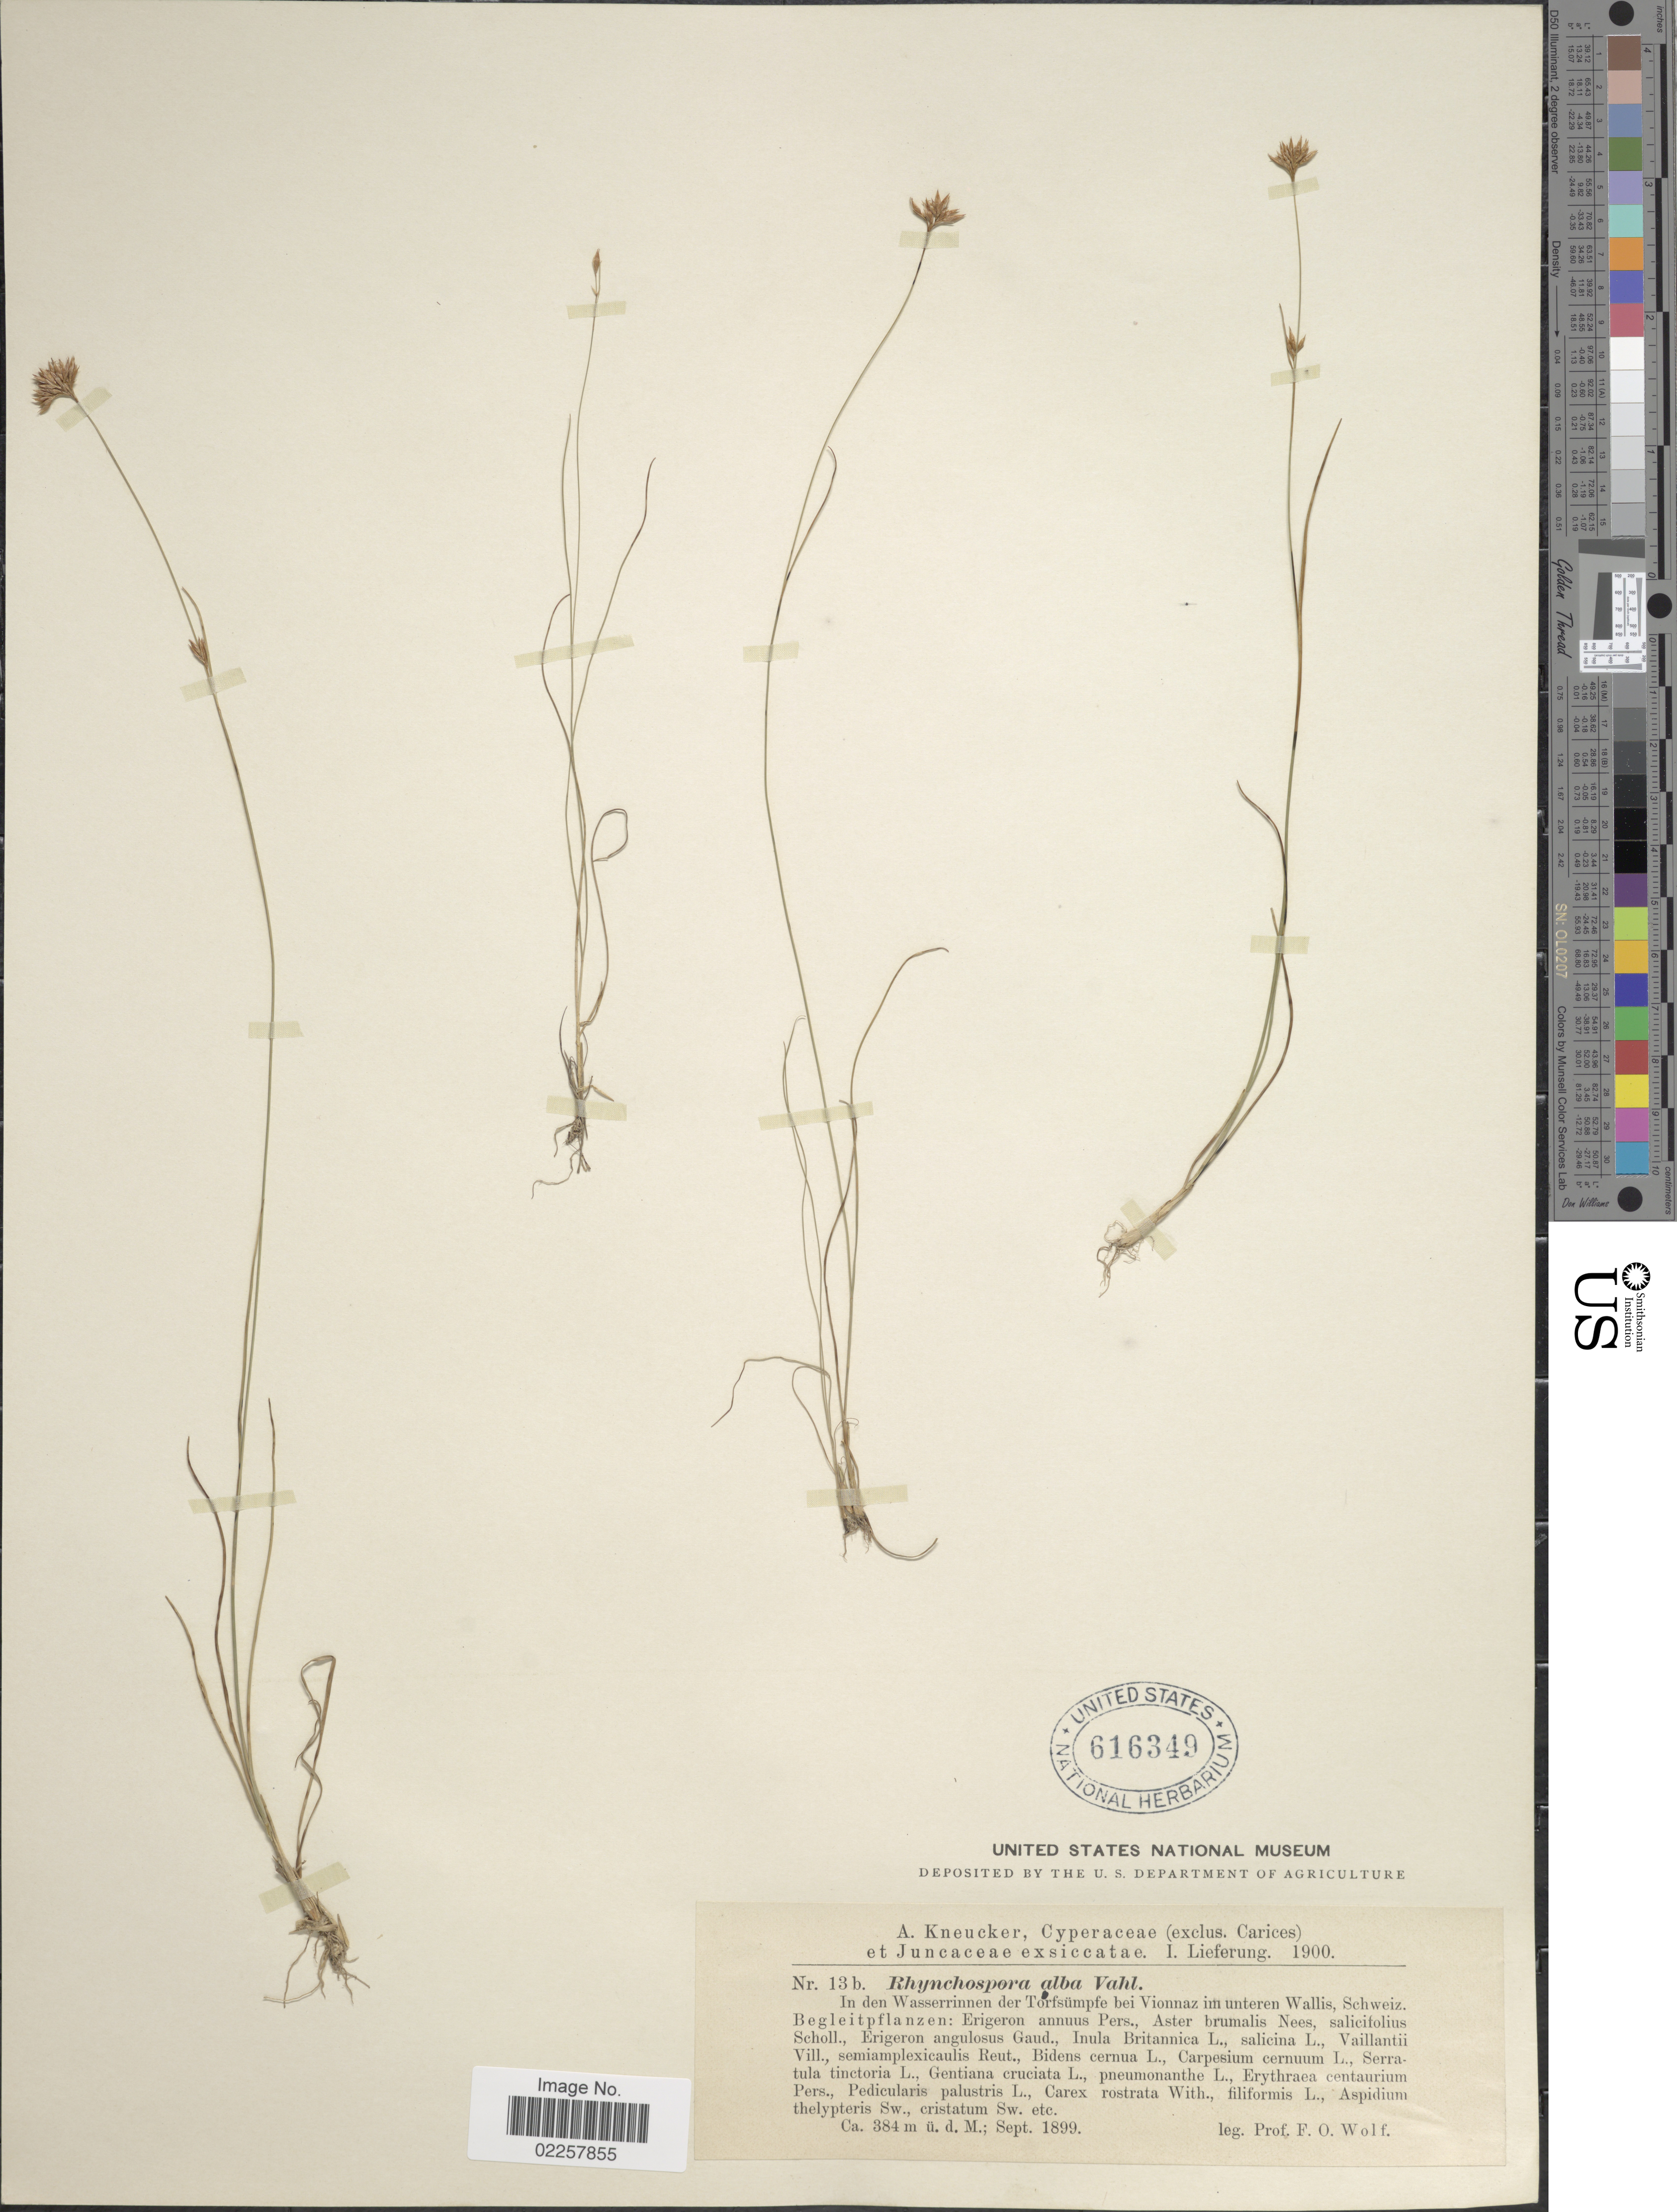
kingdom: Plantae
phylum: Tracheophyta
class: Liliopsida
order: Poales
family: Cyperaceae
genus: Rhynchospora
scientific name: Rhynchospora alba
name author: (L.) Vahl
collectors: F. Wolf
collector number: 13 b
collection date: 1899-09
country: Switzerland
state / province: Schwyz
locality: In den Wassenrrinnen der Torfsumpfe bei Vionnaz im unteren Wallis, Schweiz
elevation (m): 384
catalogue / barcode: US 616349